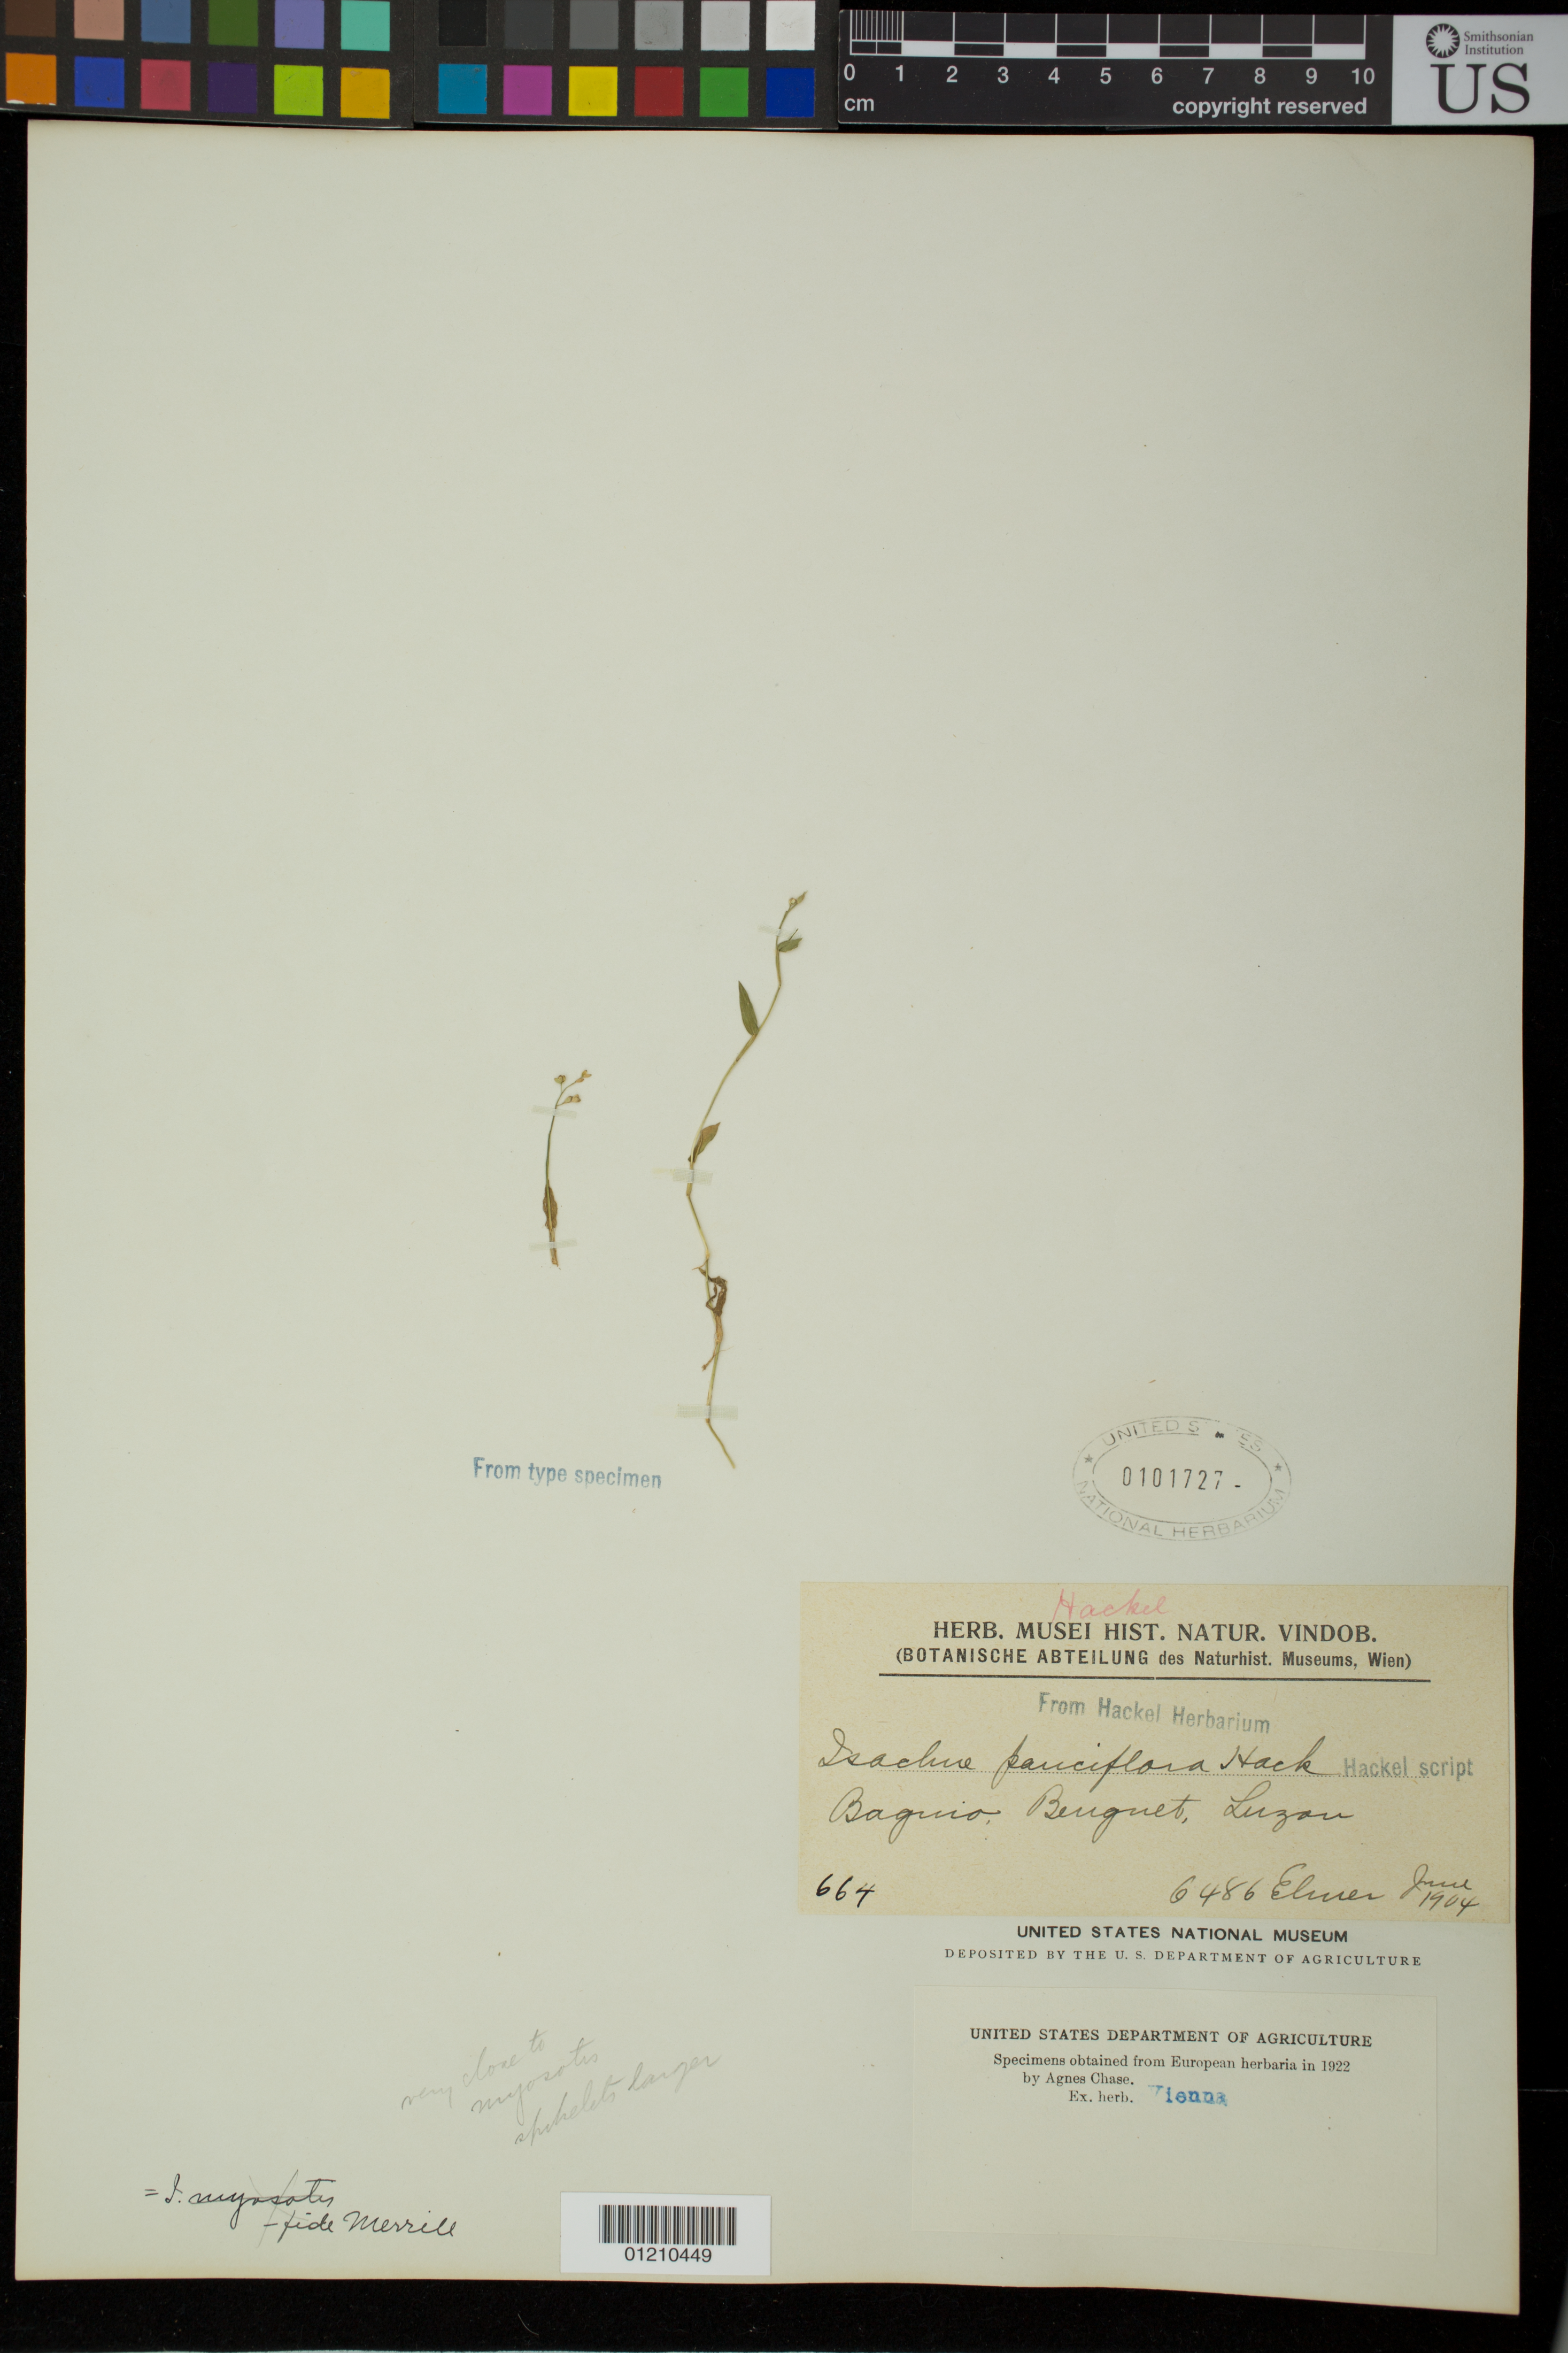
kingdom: Plantae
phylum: Tracheophyta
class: Liliopsida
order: Poales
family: Poaceae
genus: Isachne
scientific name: Isachne pauciflora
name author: Hack.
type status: Type Collection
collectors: A. D. E. Elmer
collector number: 6486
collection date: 1904-06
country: Philippines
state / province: Cordillera (Administrative Region)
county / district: Benguet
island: Luzon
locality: Baguio.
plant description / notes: Fragmentary material of type specimen ex herb.Vienna.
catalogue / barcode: US 101727